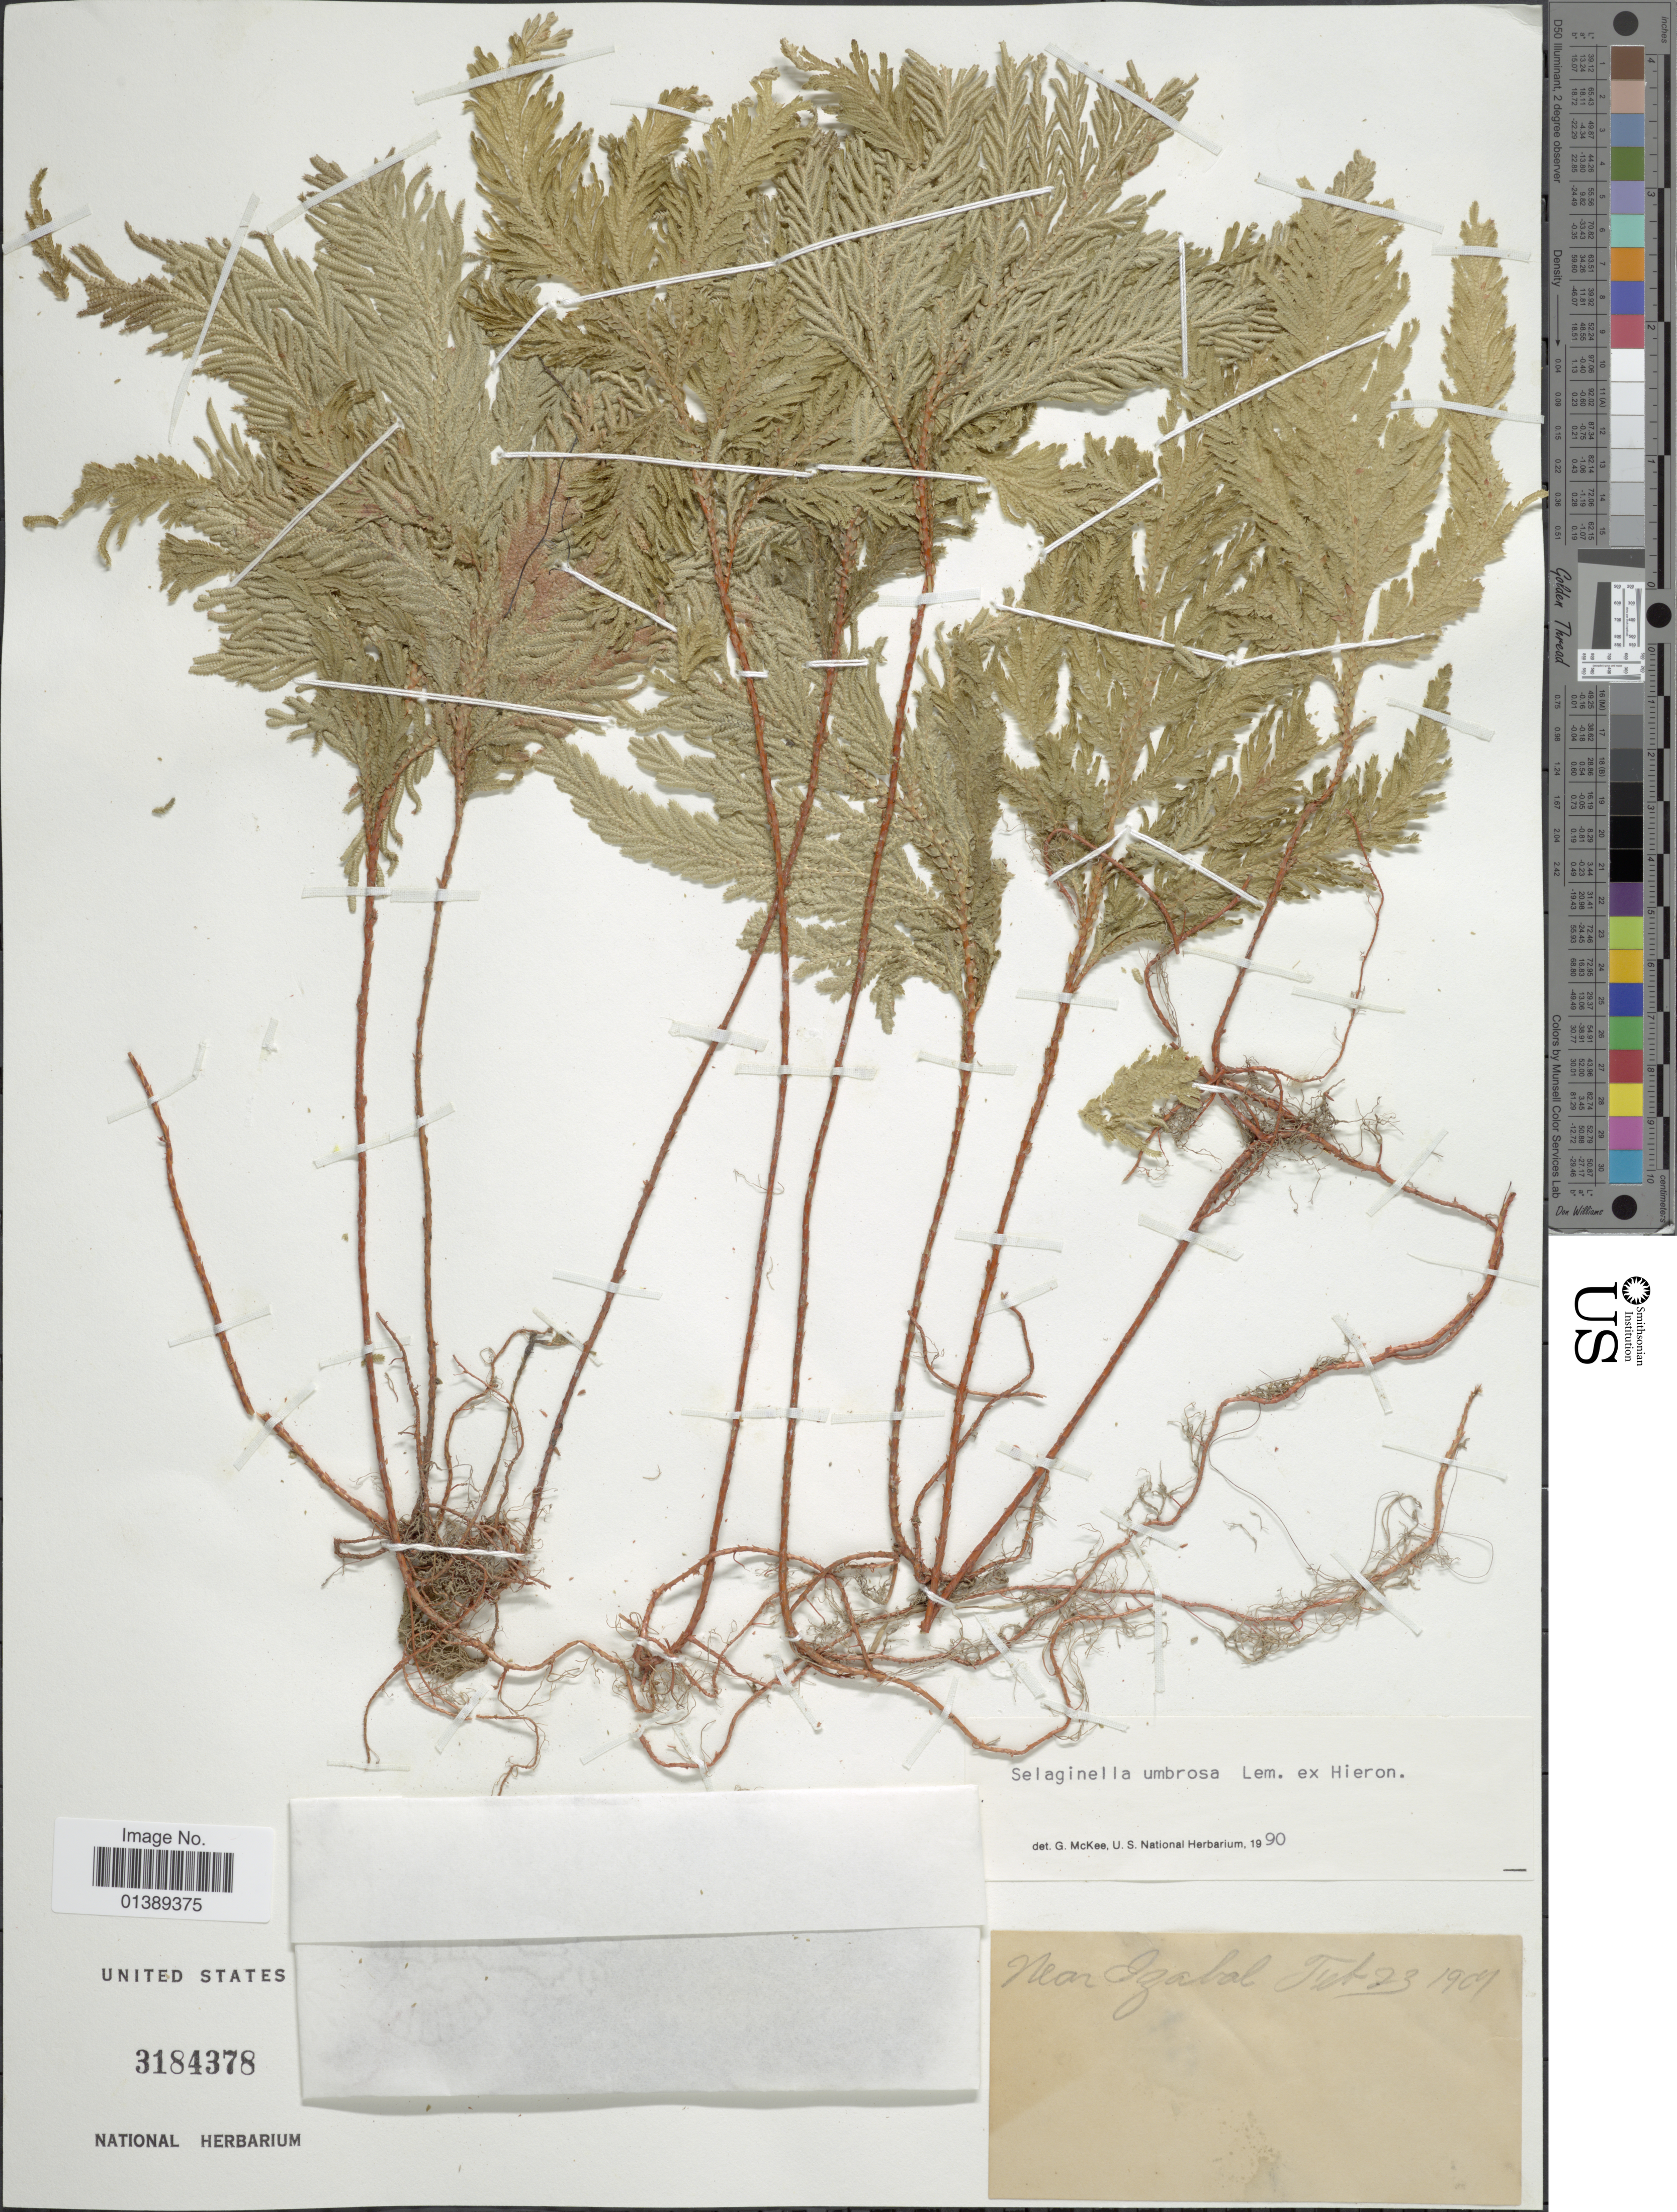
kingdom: Plantae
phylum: Tracheophyta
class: Lycopodiopsida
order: Selaginellales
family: Selaginellaceae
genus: Selaginella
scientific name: Selaginella umbrosa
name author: Lem. ex Hieron.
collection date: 1901-02-23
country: Guatemala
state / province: Izabal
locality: Near Izabal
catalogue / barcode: US 3184378